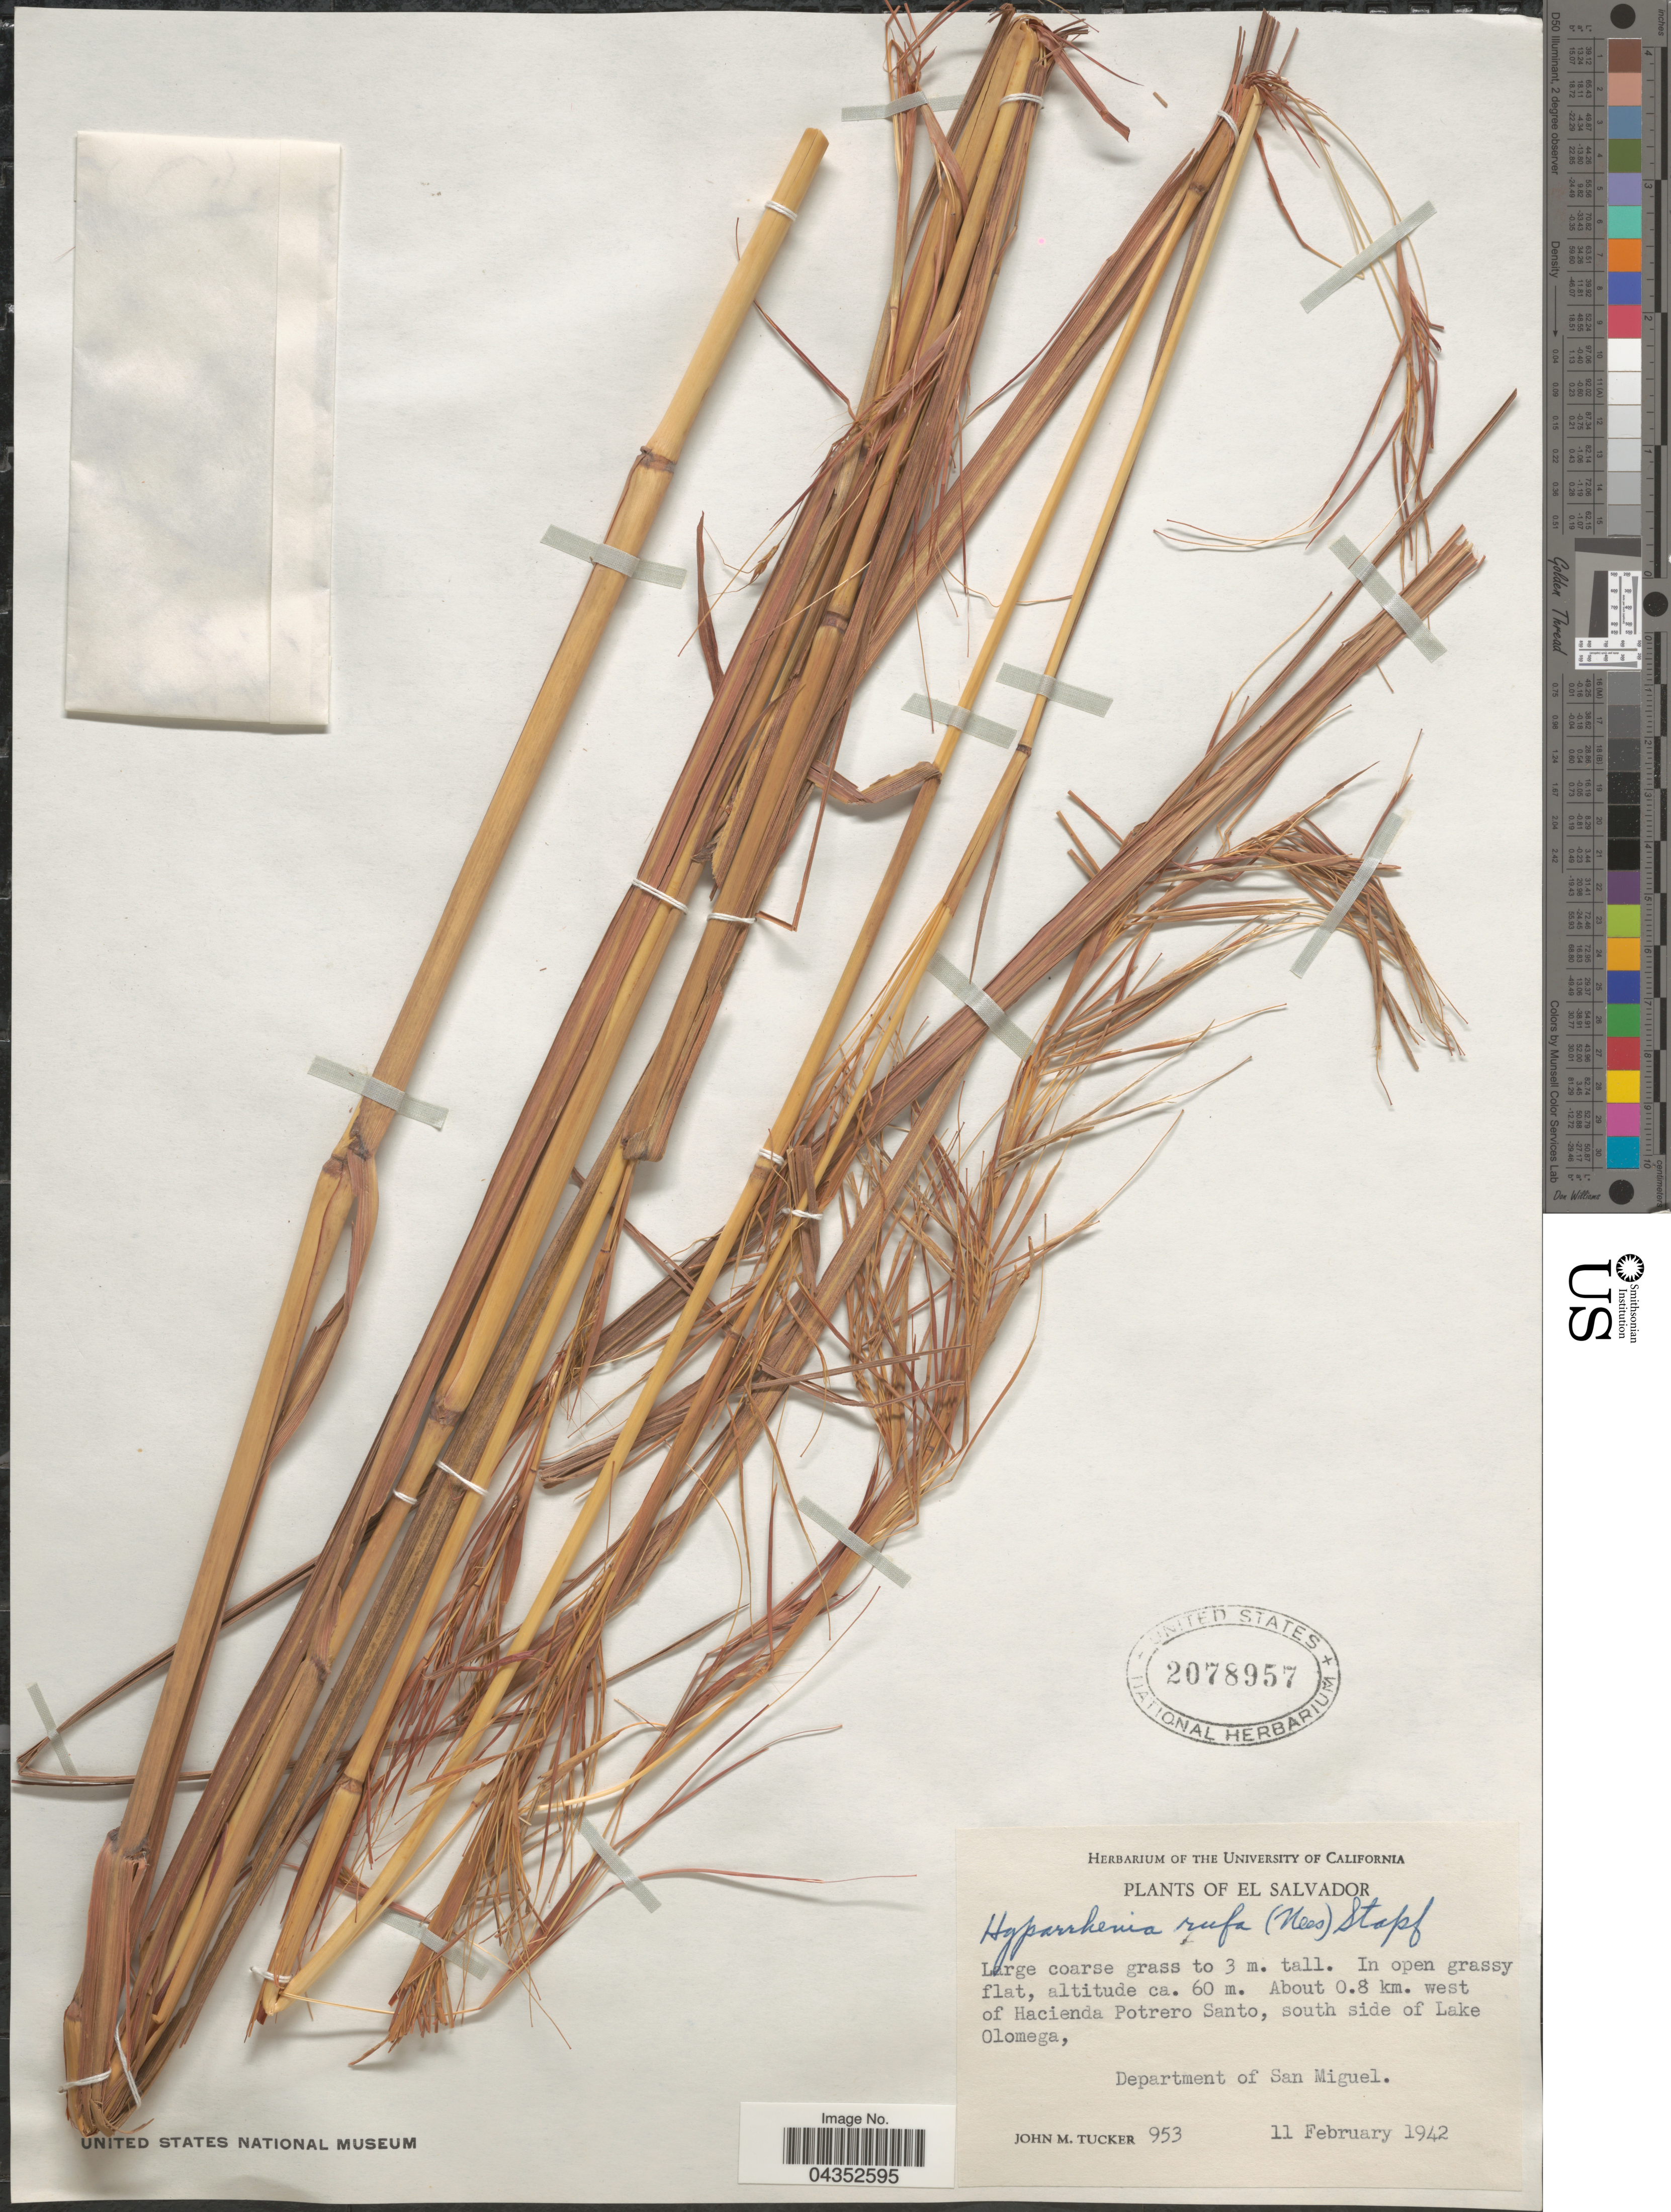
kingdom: Plantae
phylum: Tracheophyta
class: Liliopsida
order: Poales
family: Poaceae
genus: Hyparrhenia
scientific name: Hyparrhenia rufa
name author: (Nees) Stapf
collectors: J. M. Tucker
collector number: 953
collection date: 1942-02-11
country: El Salvador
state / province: San Miguel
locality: About 0.8 km. west of Hacienda Potrero Santo, south side of Lake Olomega, Department of San Miguel.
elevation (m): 60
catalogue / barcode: US 2078957